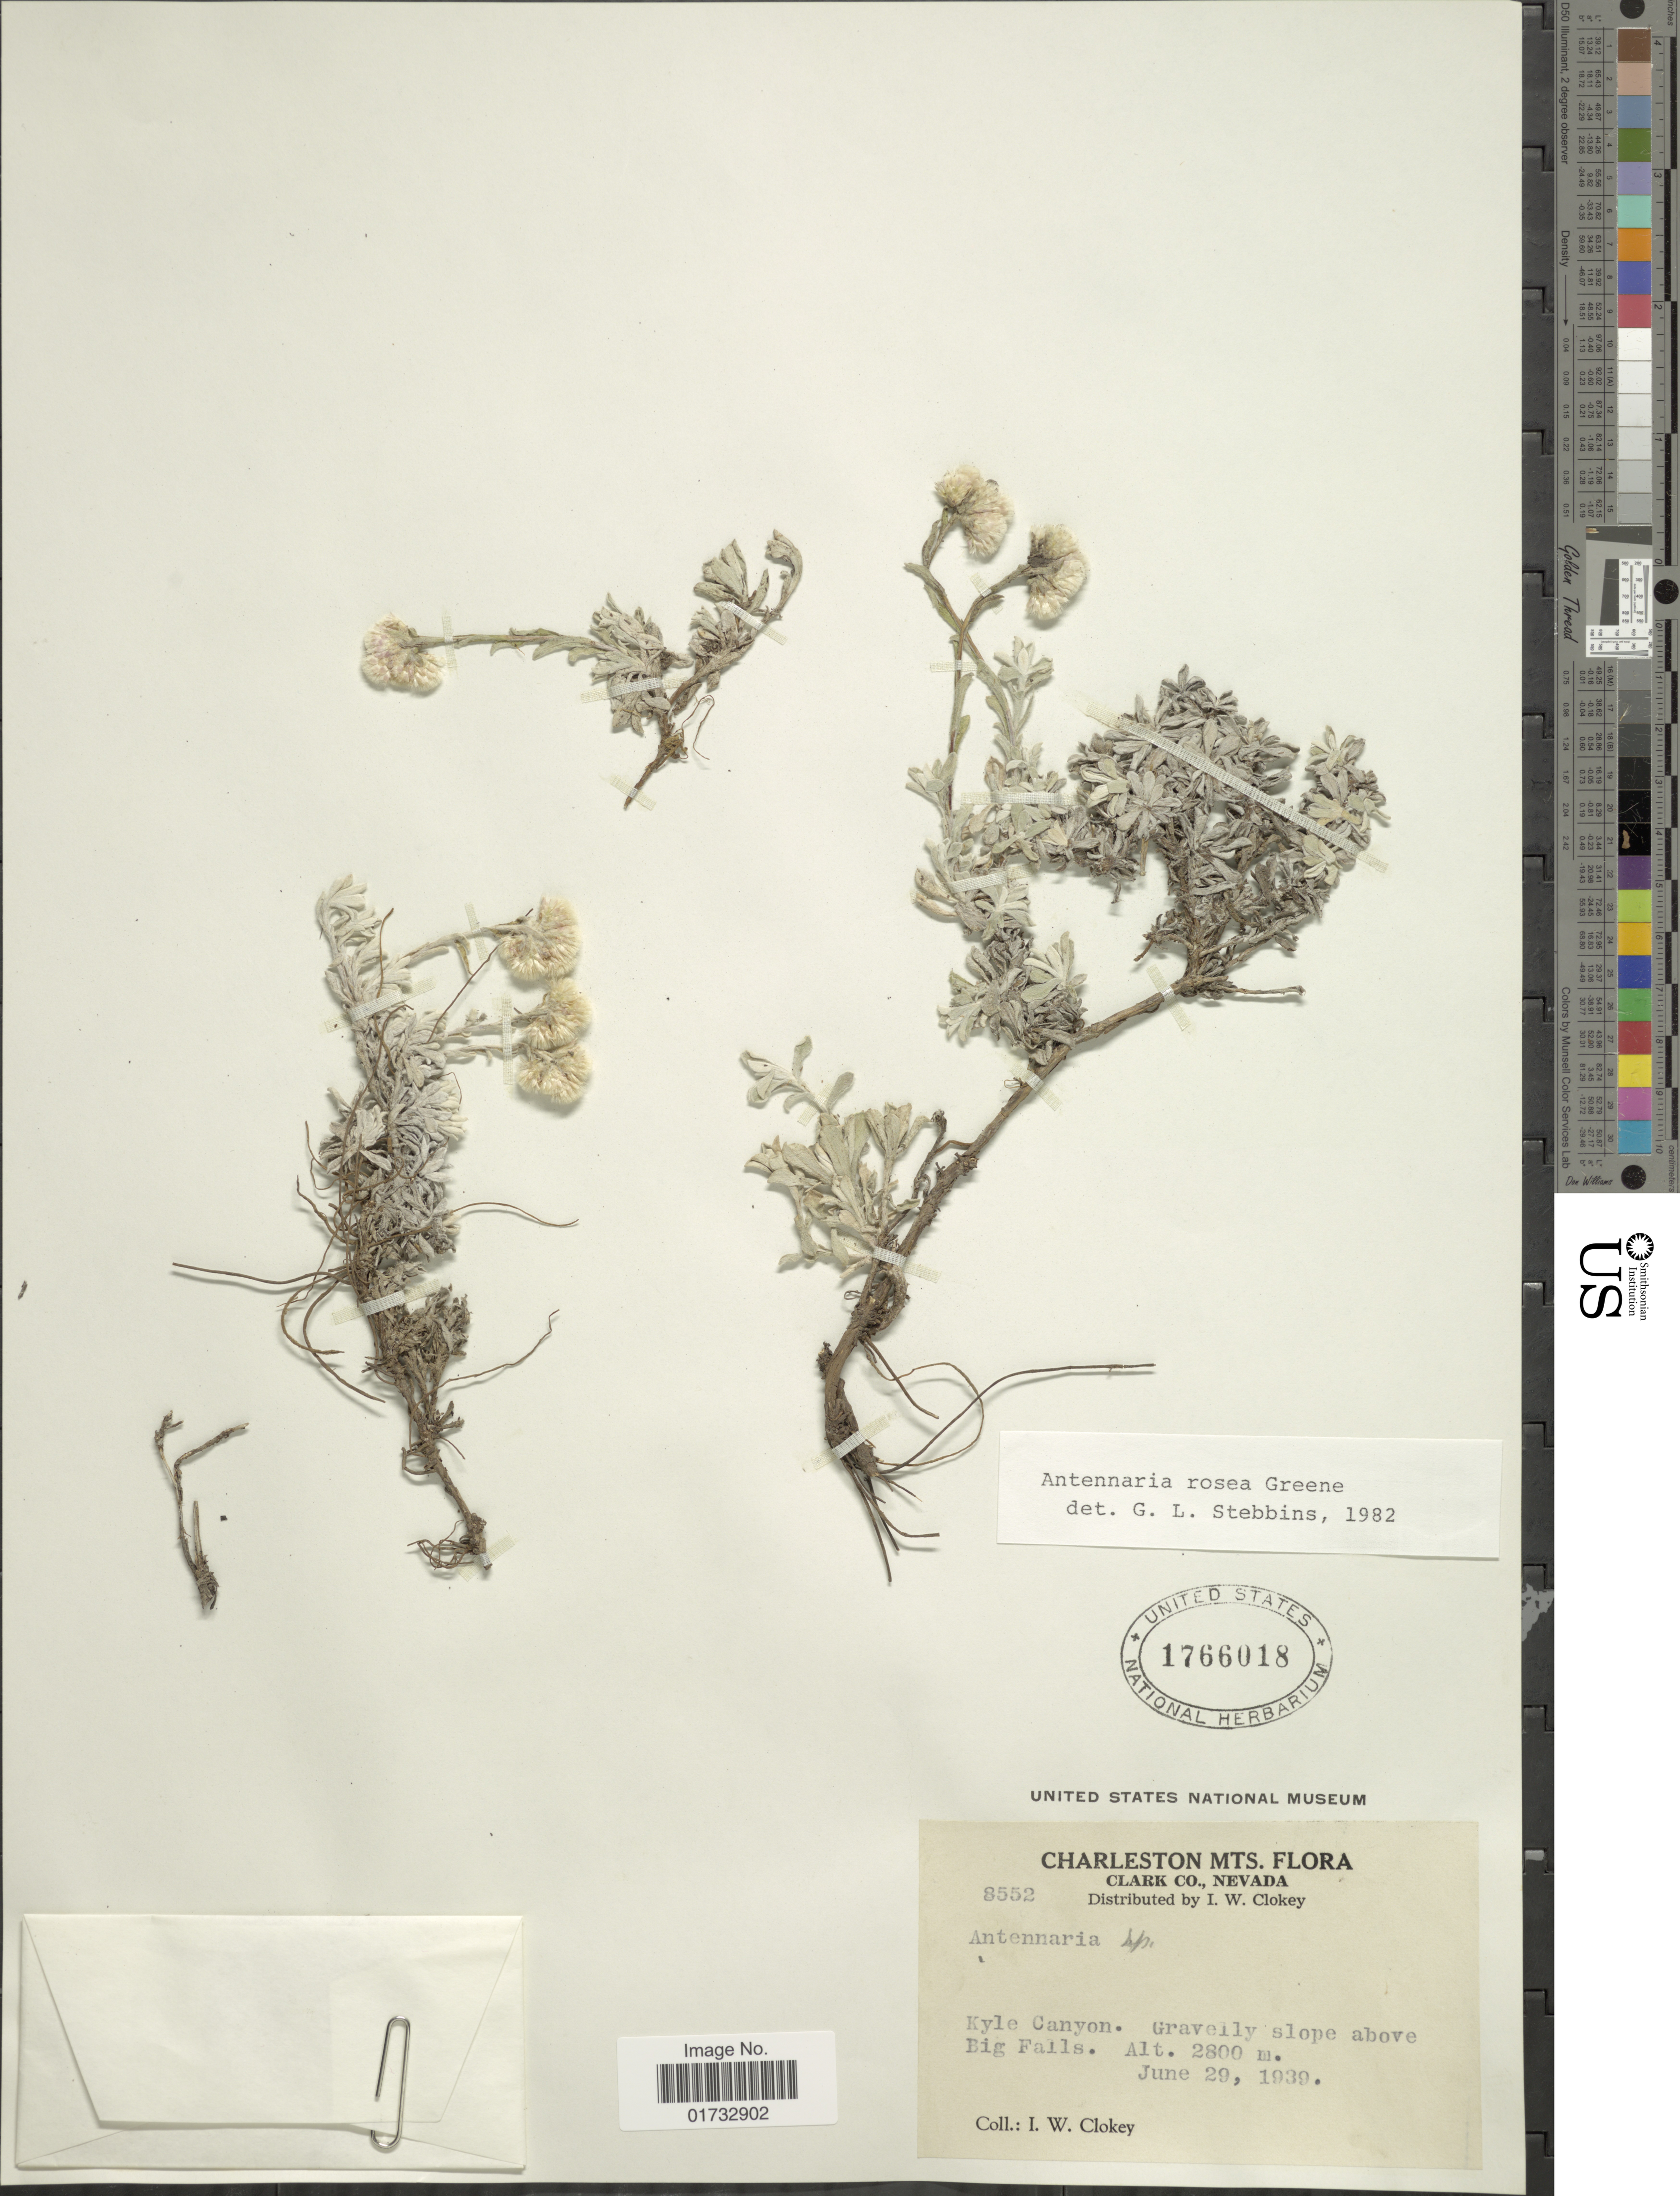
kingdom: Plantae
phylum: Tracheophyta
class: Magnoliopsida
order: Asterales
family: Asteraceae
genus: Antennaria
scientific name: Antennaria rosea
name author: Greene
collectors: I. W. Clokey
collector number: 8552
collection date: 1939-06-29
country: United States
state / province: Nevada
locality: Charleston Mts. Clark Co., Kyle Canyon, gravelly slope above Big Falls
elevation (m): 2800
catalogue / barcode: US 1766018